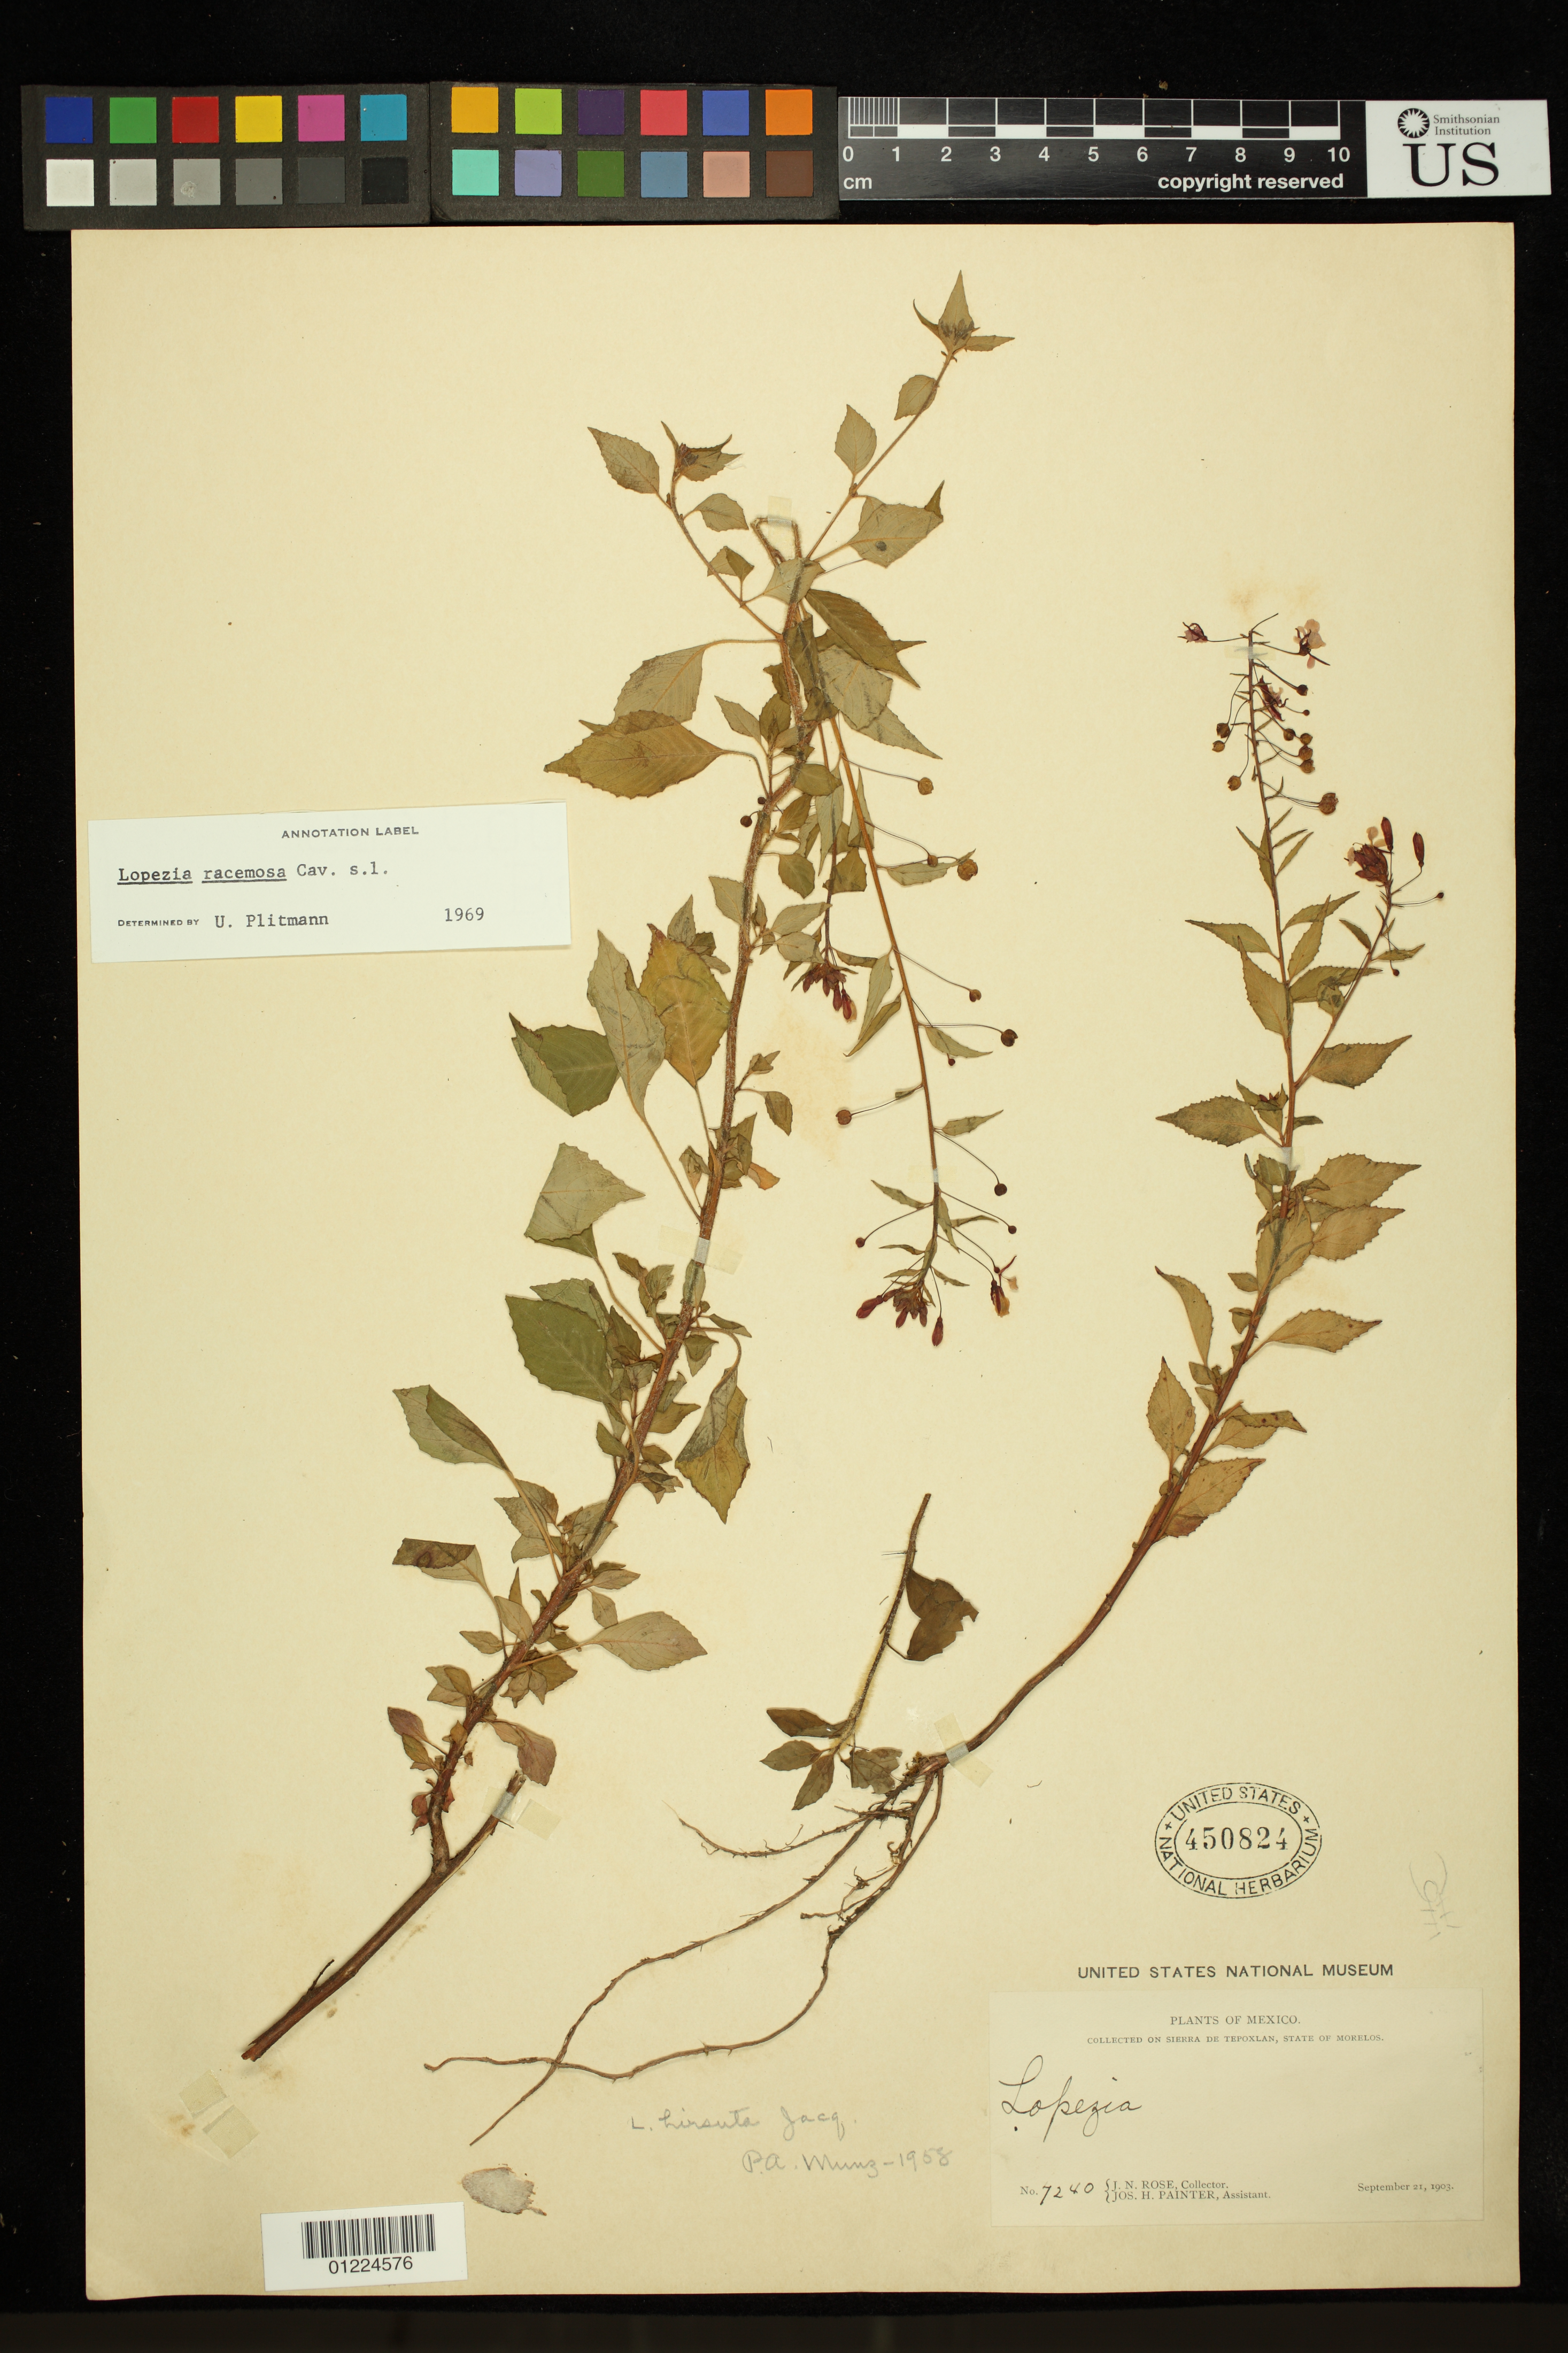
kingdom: Plantae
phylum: Tracheophyta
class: Magnoliopsida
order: Myrtales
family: Onagraceae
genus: Lopezia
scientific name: Lopezia racemosa subsp. racemosa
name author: Cav.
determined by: Wagner, W. L., (BOT), Smithsonian Institution - National Museum of Natural History (UNITED STATES)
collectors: J. N. Rose & J. H. Painter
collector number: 7240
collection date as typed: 21 Sep 1903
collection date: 1903-09-21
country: Mexico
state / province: Morelos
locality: On Sierra de Tepoxtlan, State of Morelos.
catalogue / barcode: US 450824